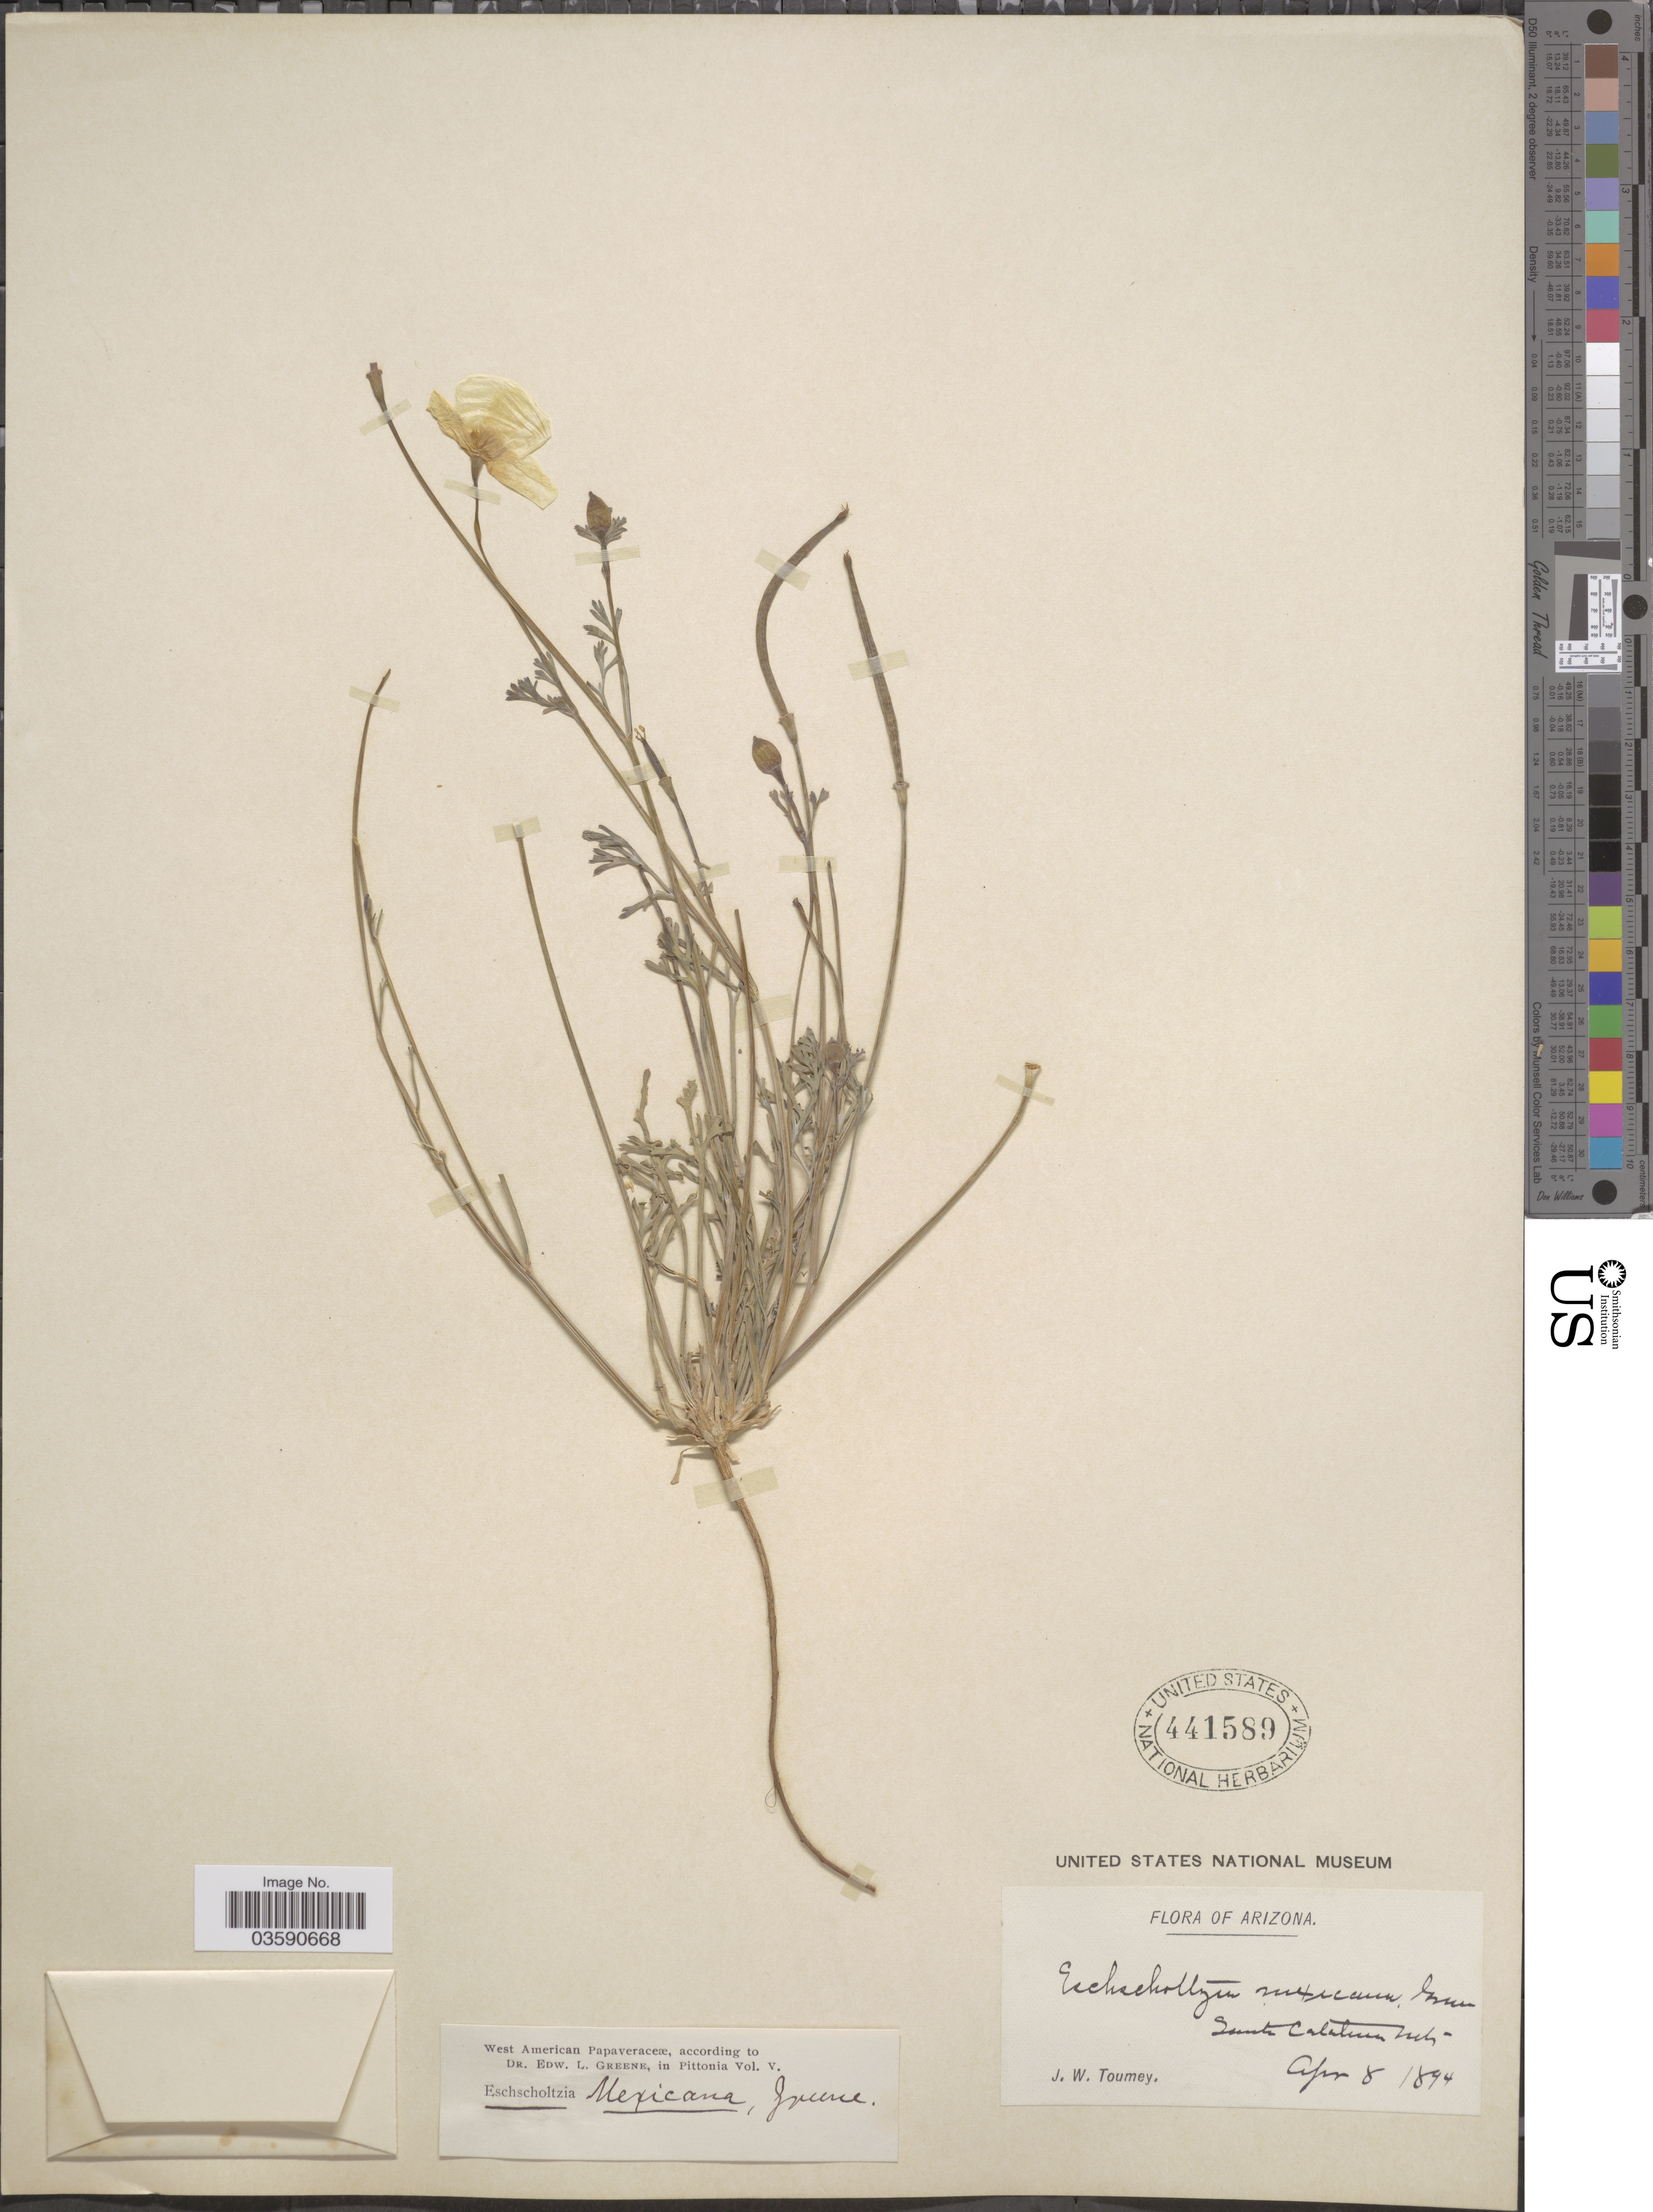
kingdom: Plantae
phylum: Tracheophyta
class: Magnoliopsida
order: Ranunculales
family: Papaveraceae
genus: Eschscholzia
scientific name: Eschscholzia mexicana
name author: Greene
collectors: J. W. Toumey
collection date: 1894-04-08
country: United States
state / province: Arizona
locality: Santa Catalina Mts.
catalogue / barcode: US 441589